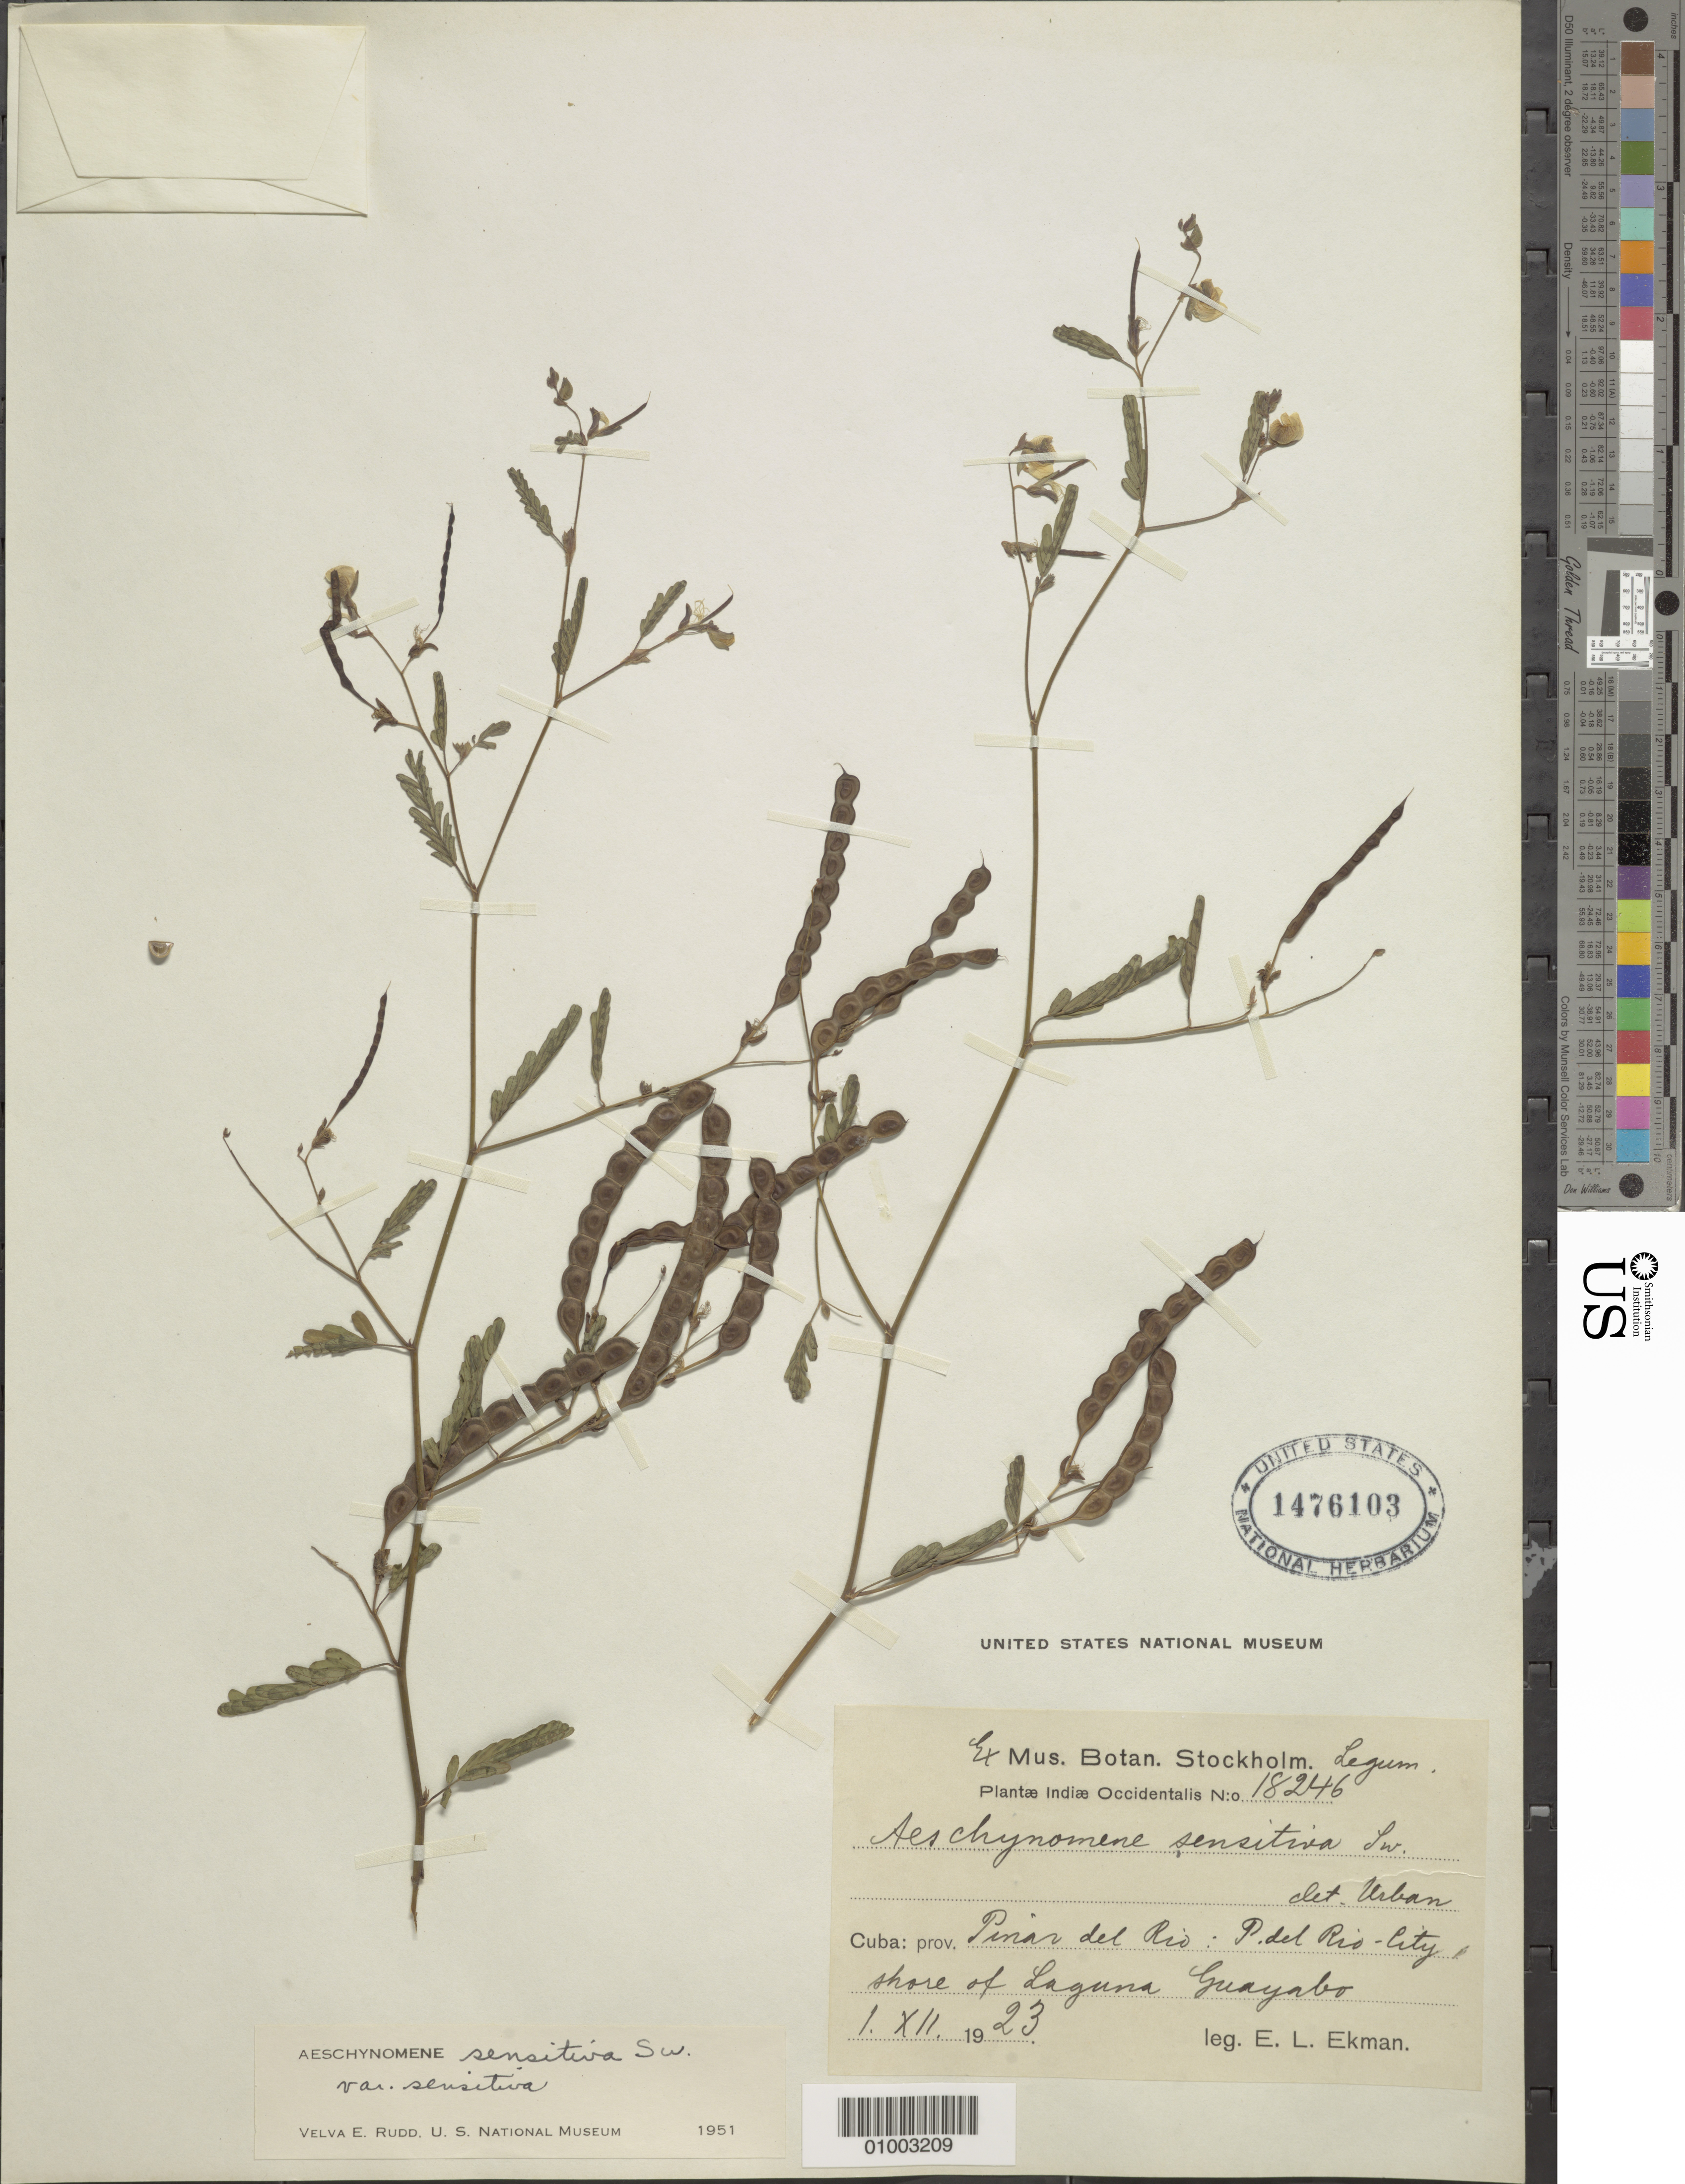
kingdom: Plantae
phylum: Tracheophyta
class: Magnoliopsida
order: Fabales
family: Fabaceae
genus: Aeschynomene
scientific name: Aeschynomene sensitiva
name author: Sw.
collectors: E. L. Ekman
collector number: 18246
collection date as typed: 01 Dec 1923 or 12 Jan 1923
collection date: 1923-01-12 or 1923-12-01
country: Cuba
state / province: Pinar del Rio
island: Cuba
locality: Pinar del Rio City, shore of Laguna Guayabo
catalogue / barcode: US 1476103